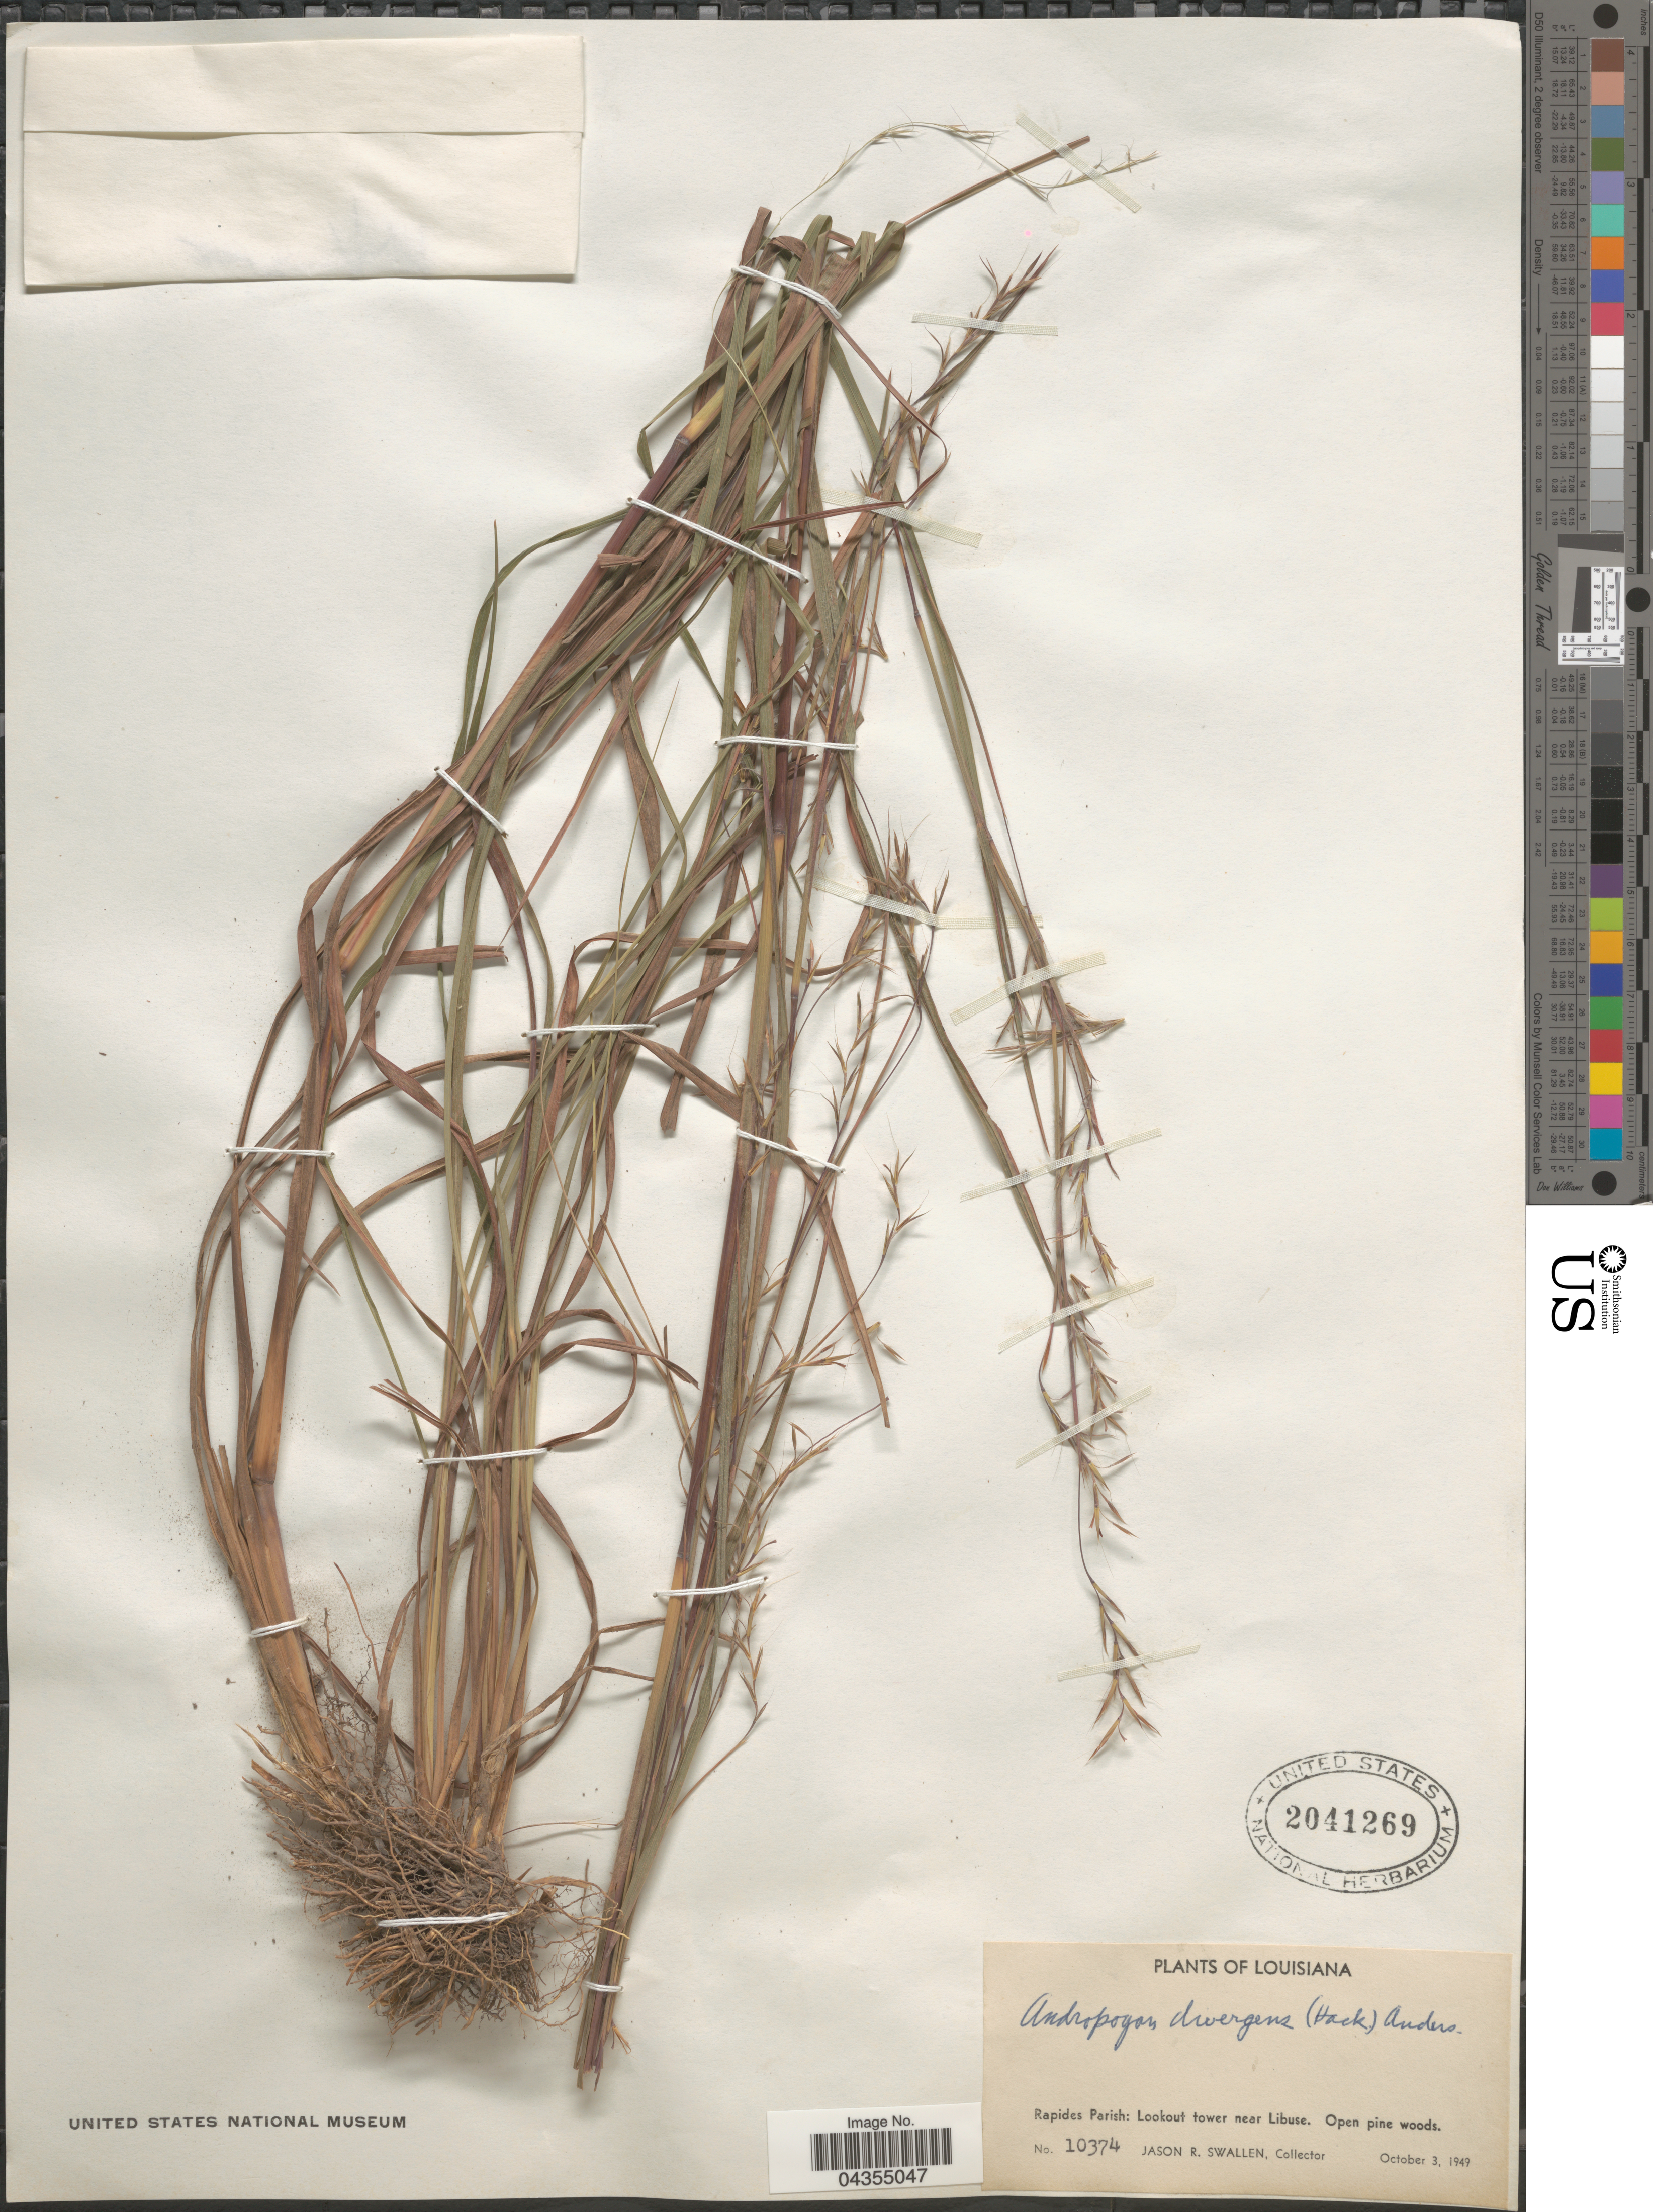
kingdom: Plantae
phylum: Tracheophyta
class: Liliopsida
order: Poales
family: Poaceae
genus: Schizachyrium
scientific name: Schizachyrium scoparium var. divergens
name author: (Hack.) Gould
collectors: J. R. Swallen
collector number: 10374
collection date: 1949-10-03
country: United States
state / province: Louisiana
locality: Rapides Parish: Lookout tower near Libuse.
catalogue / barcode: US 2041269